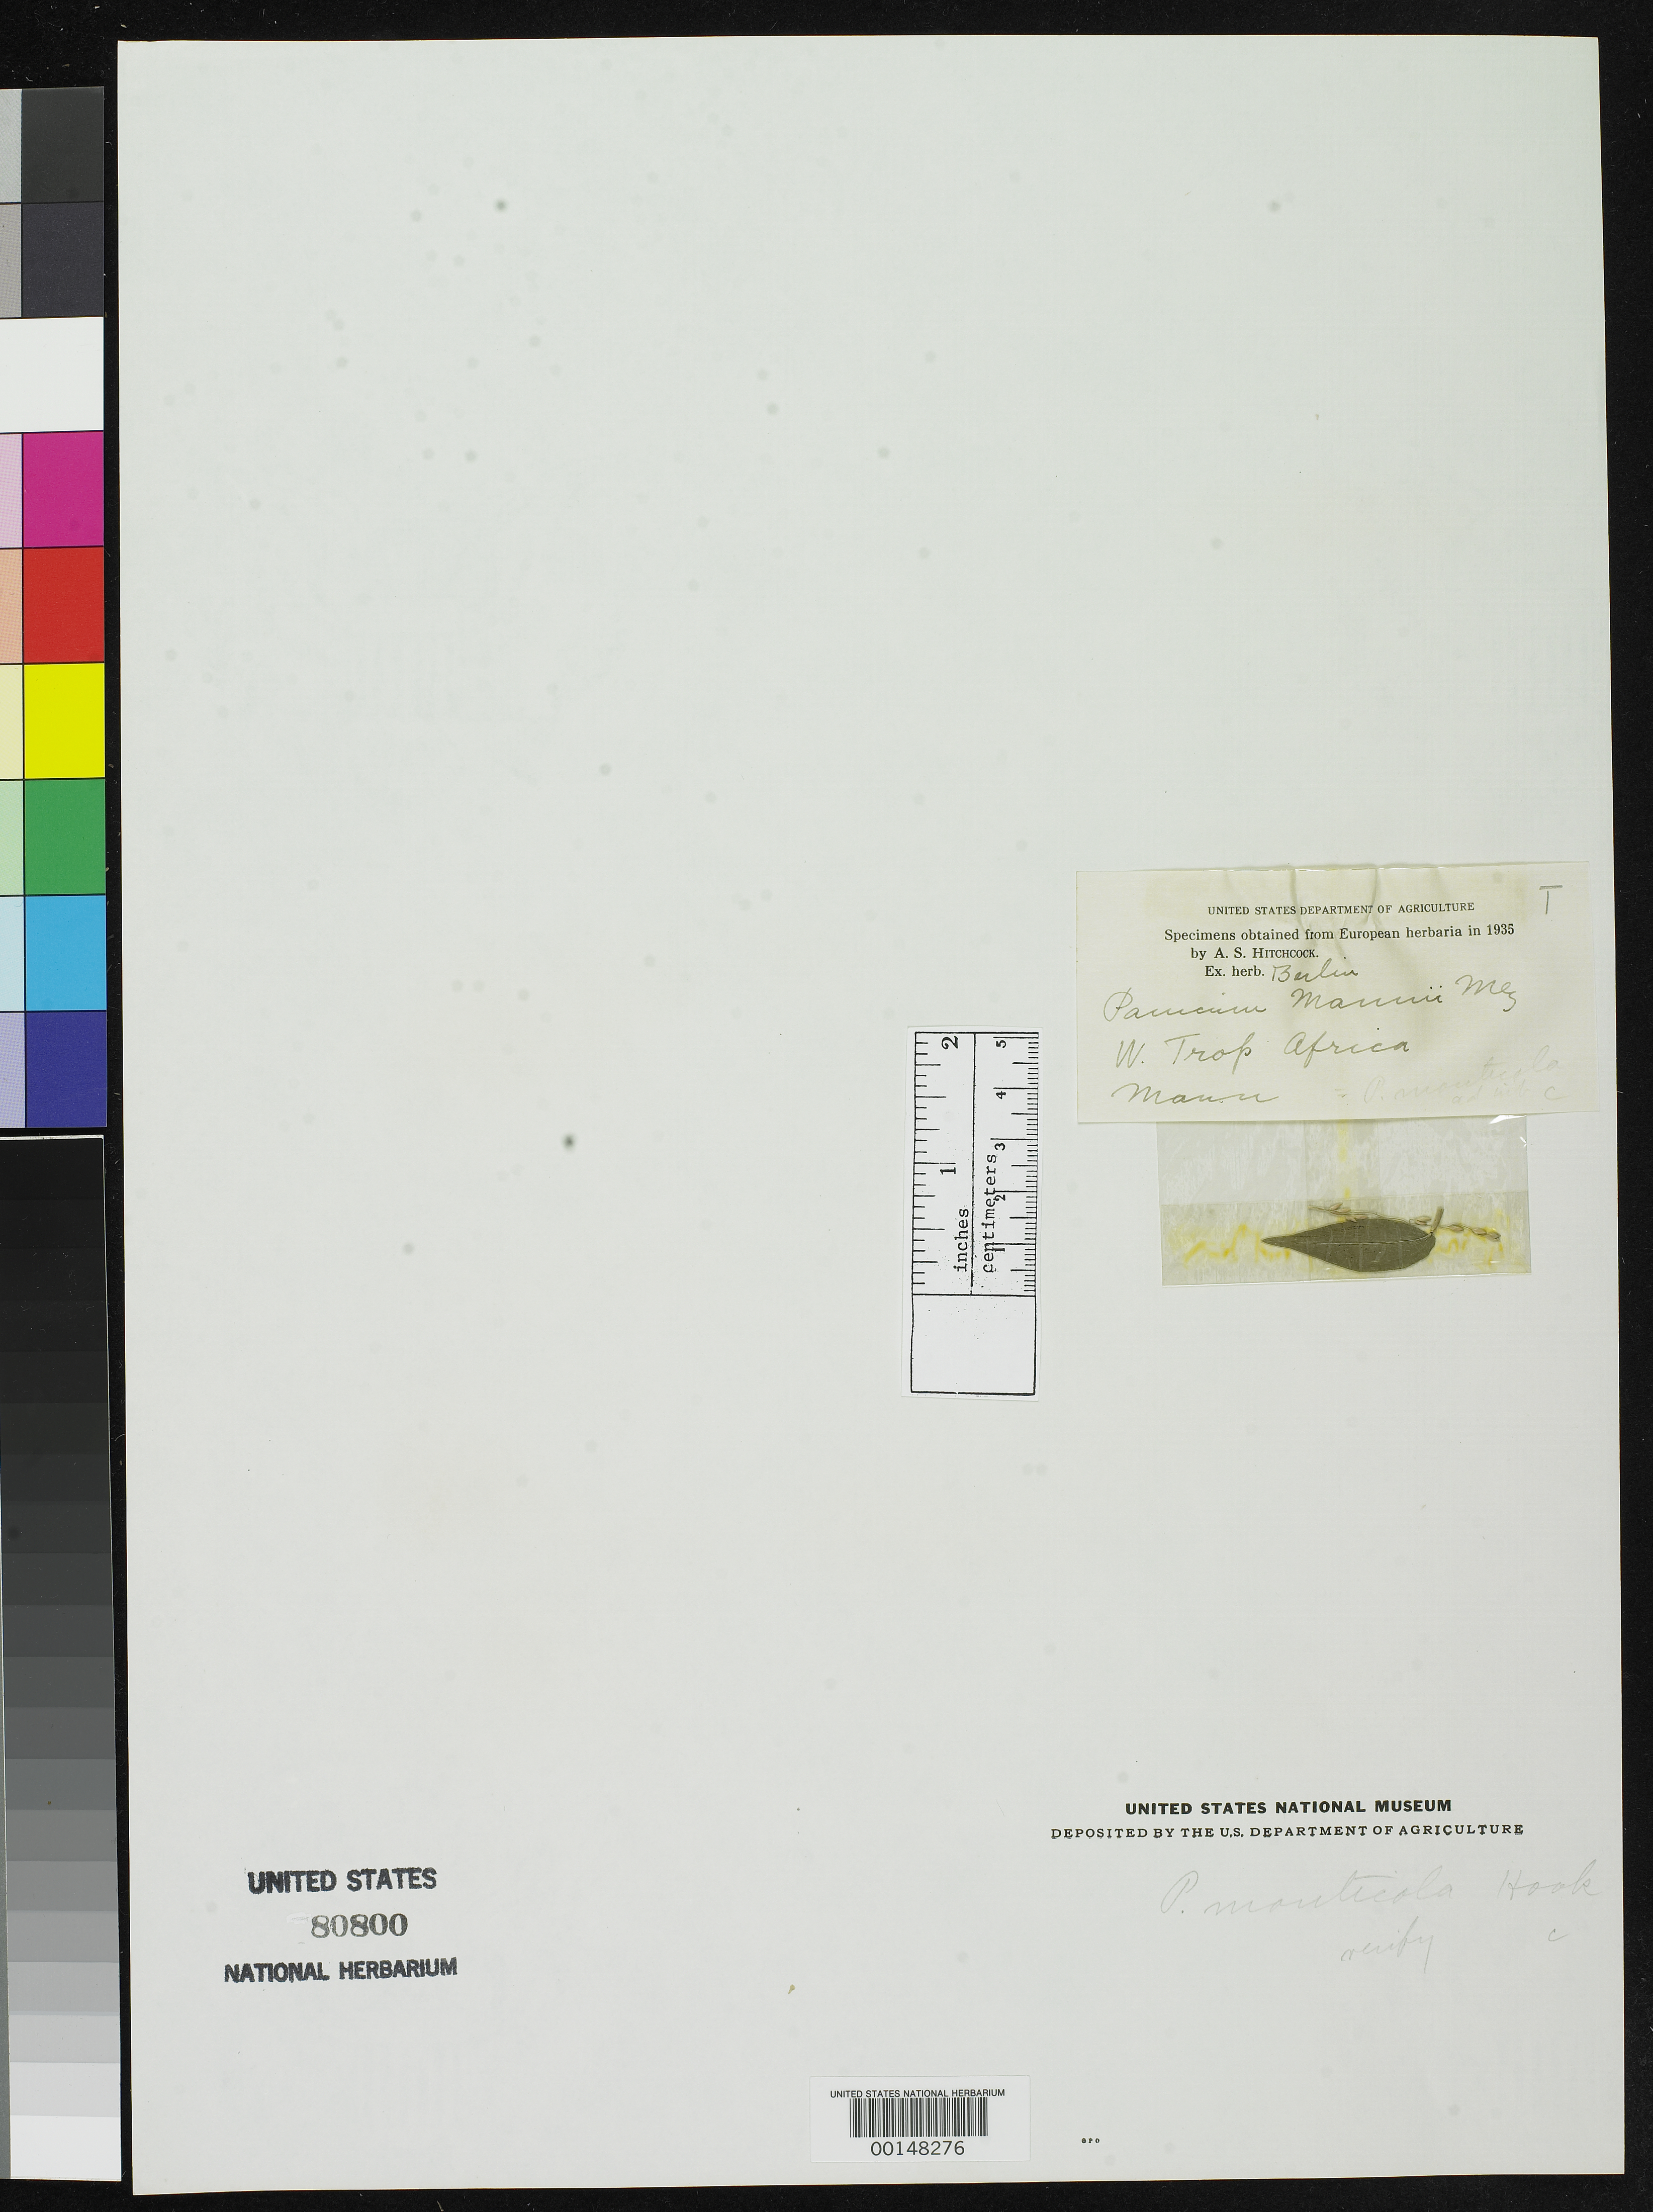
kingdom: Plantae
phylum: Tracheophyta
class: Liliopsida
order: Poales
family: Poaceae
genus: Panicum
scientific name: Panicum mannii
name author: Mez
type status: Type Fragment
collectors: G. Mann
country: Cameroon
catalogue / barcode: US 80800